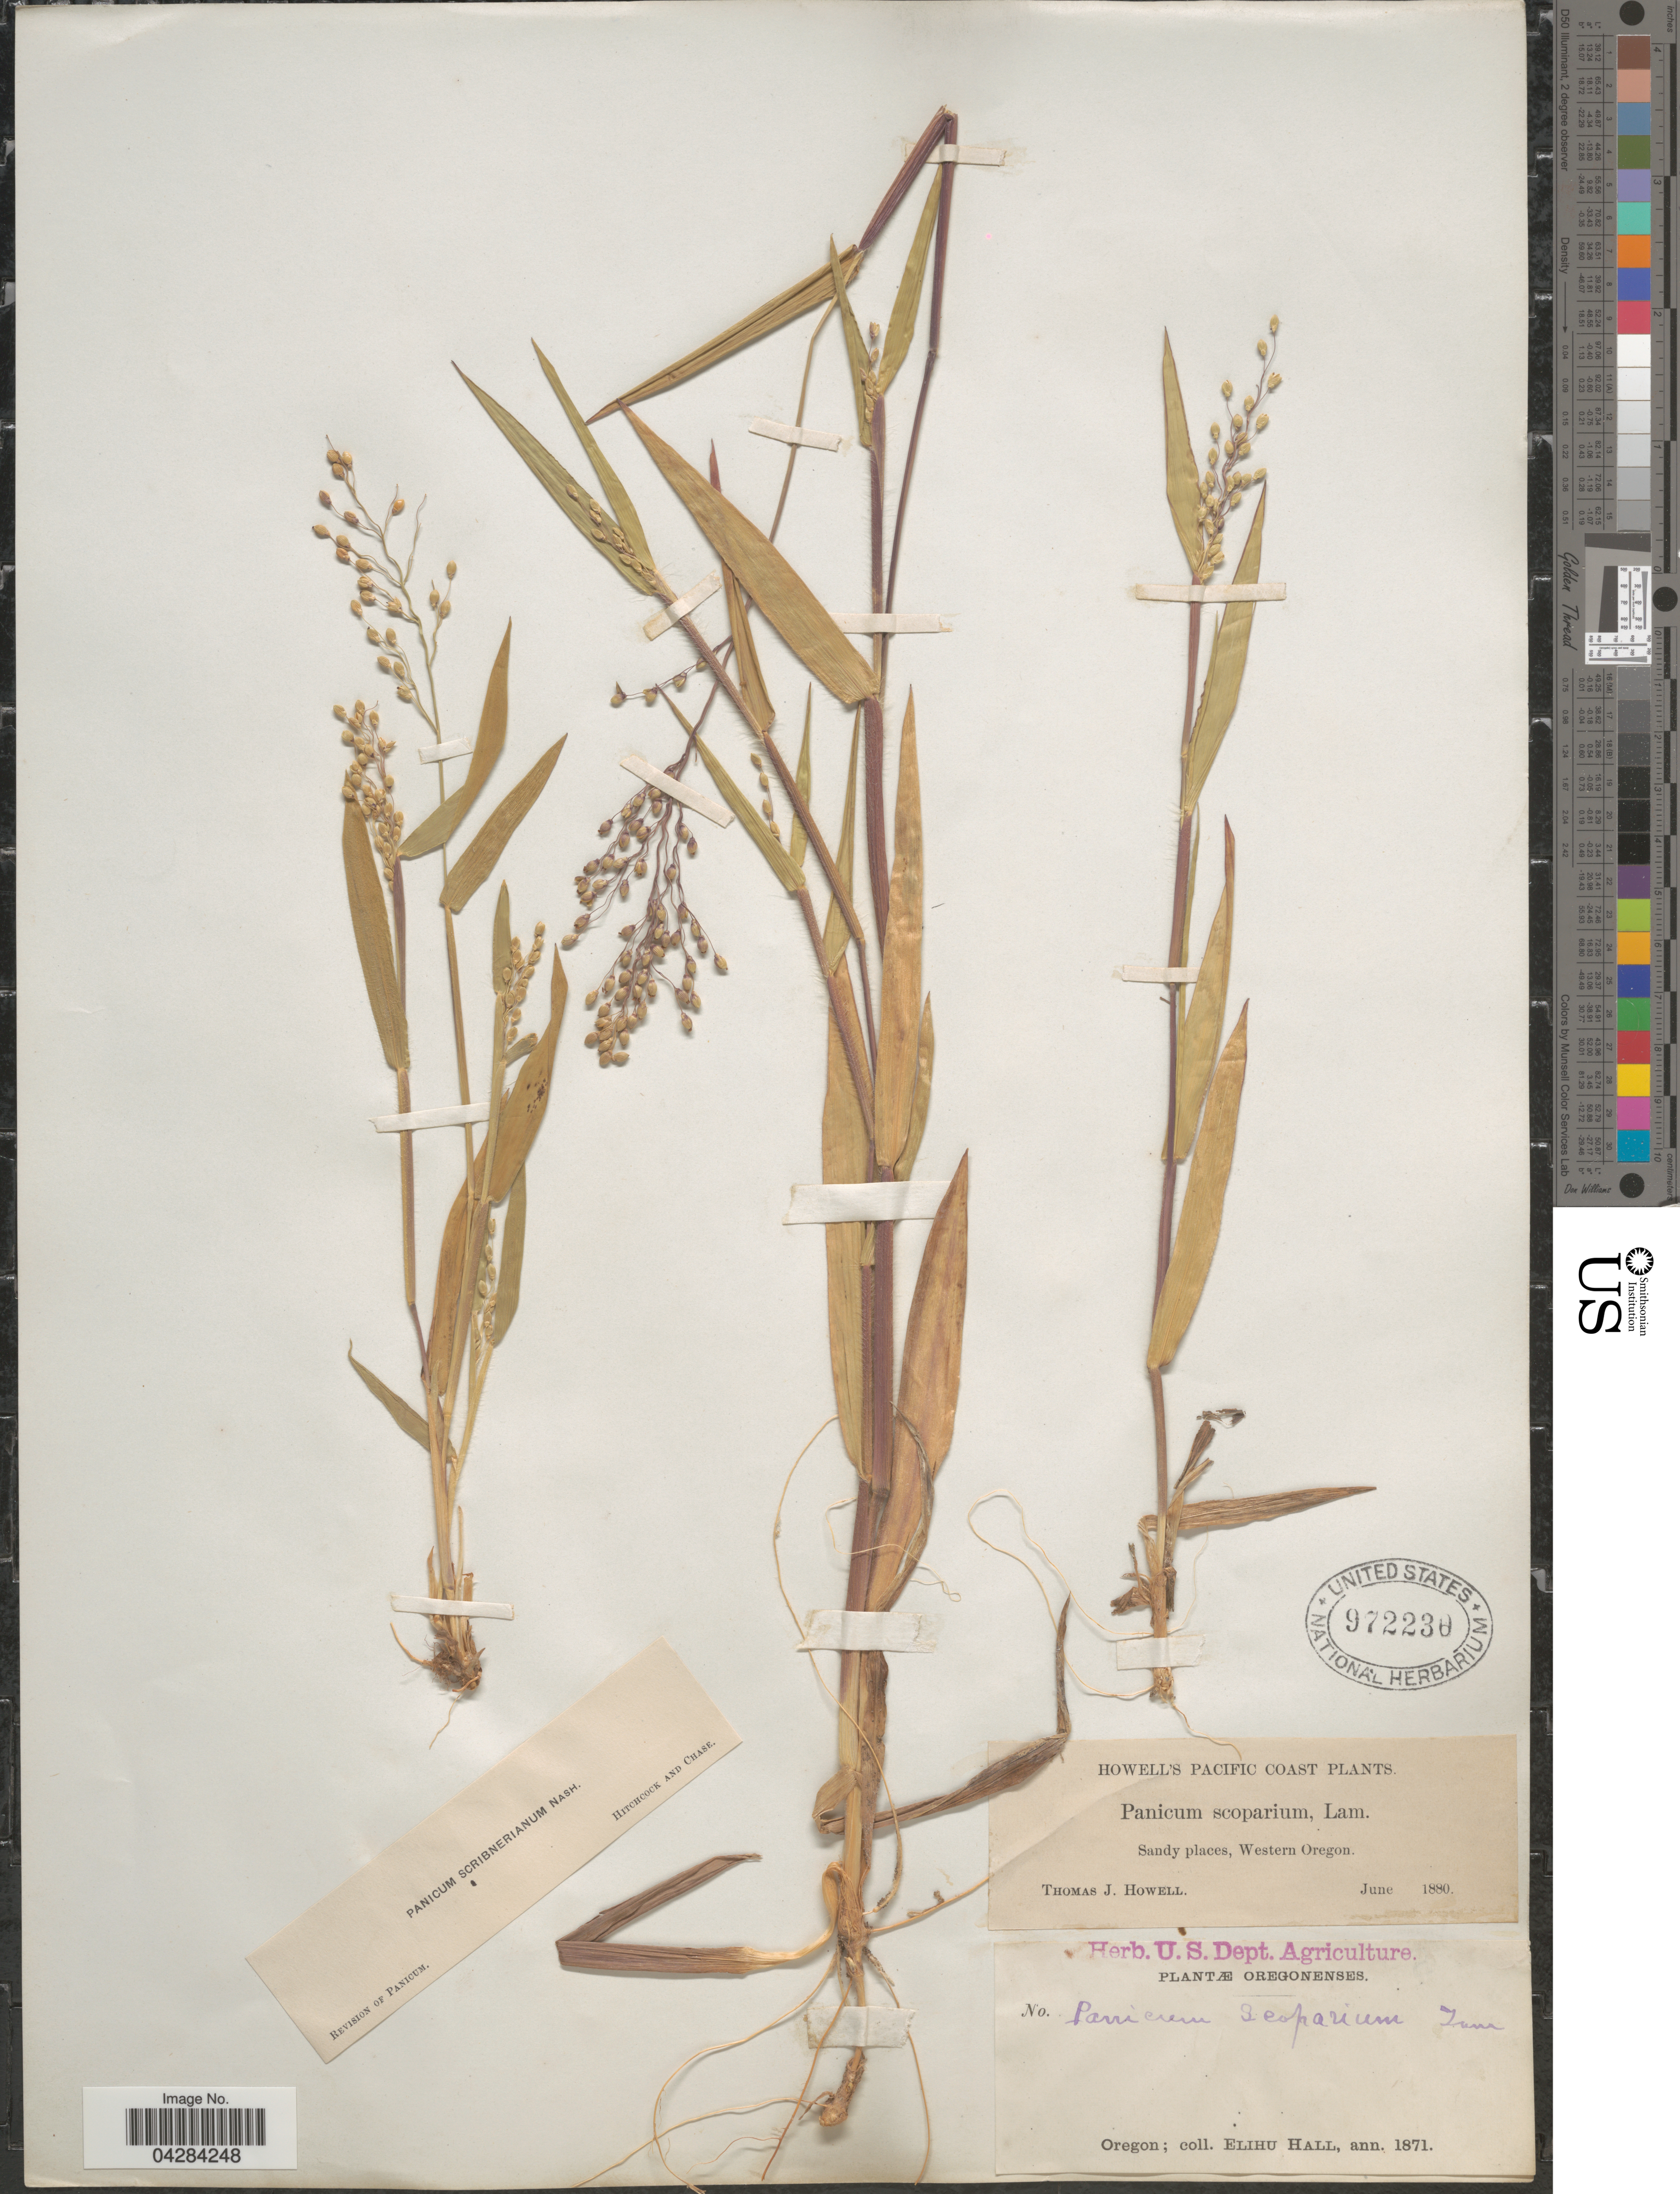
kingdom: Plantae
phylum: Tracheophyta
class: Liliopsida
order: Poales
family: Poaceae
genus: Dichanthelium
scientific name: Dichanthelium oligosanthes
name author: (Schult.) Gould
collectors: T. J. Howell & E. Hall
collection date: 1871/1880-06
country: United States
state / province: Oregon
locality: Pacific Coast. Sandy places, Western Oregon.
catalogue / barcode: US 972230